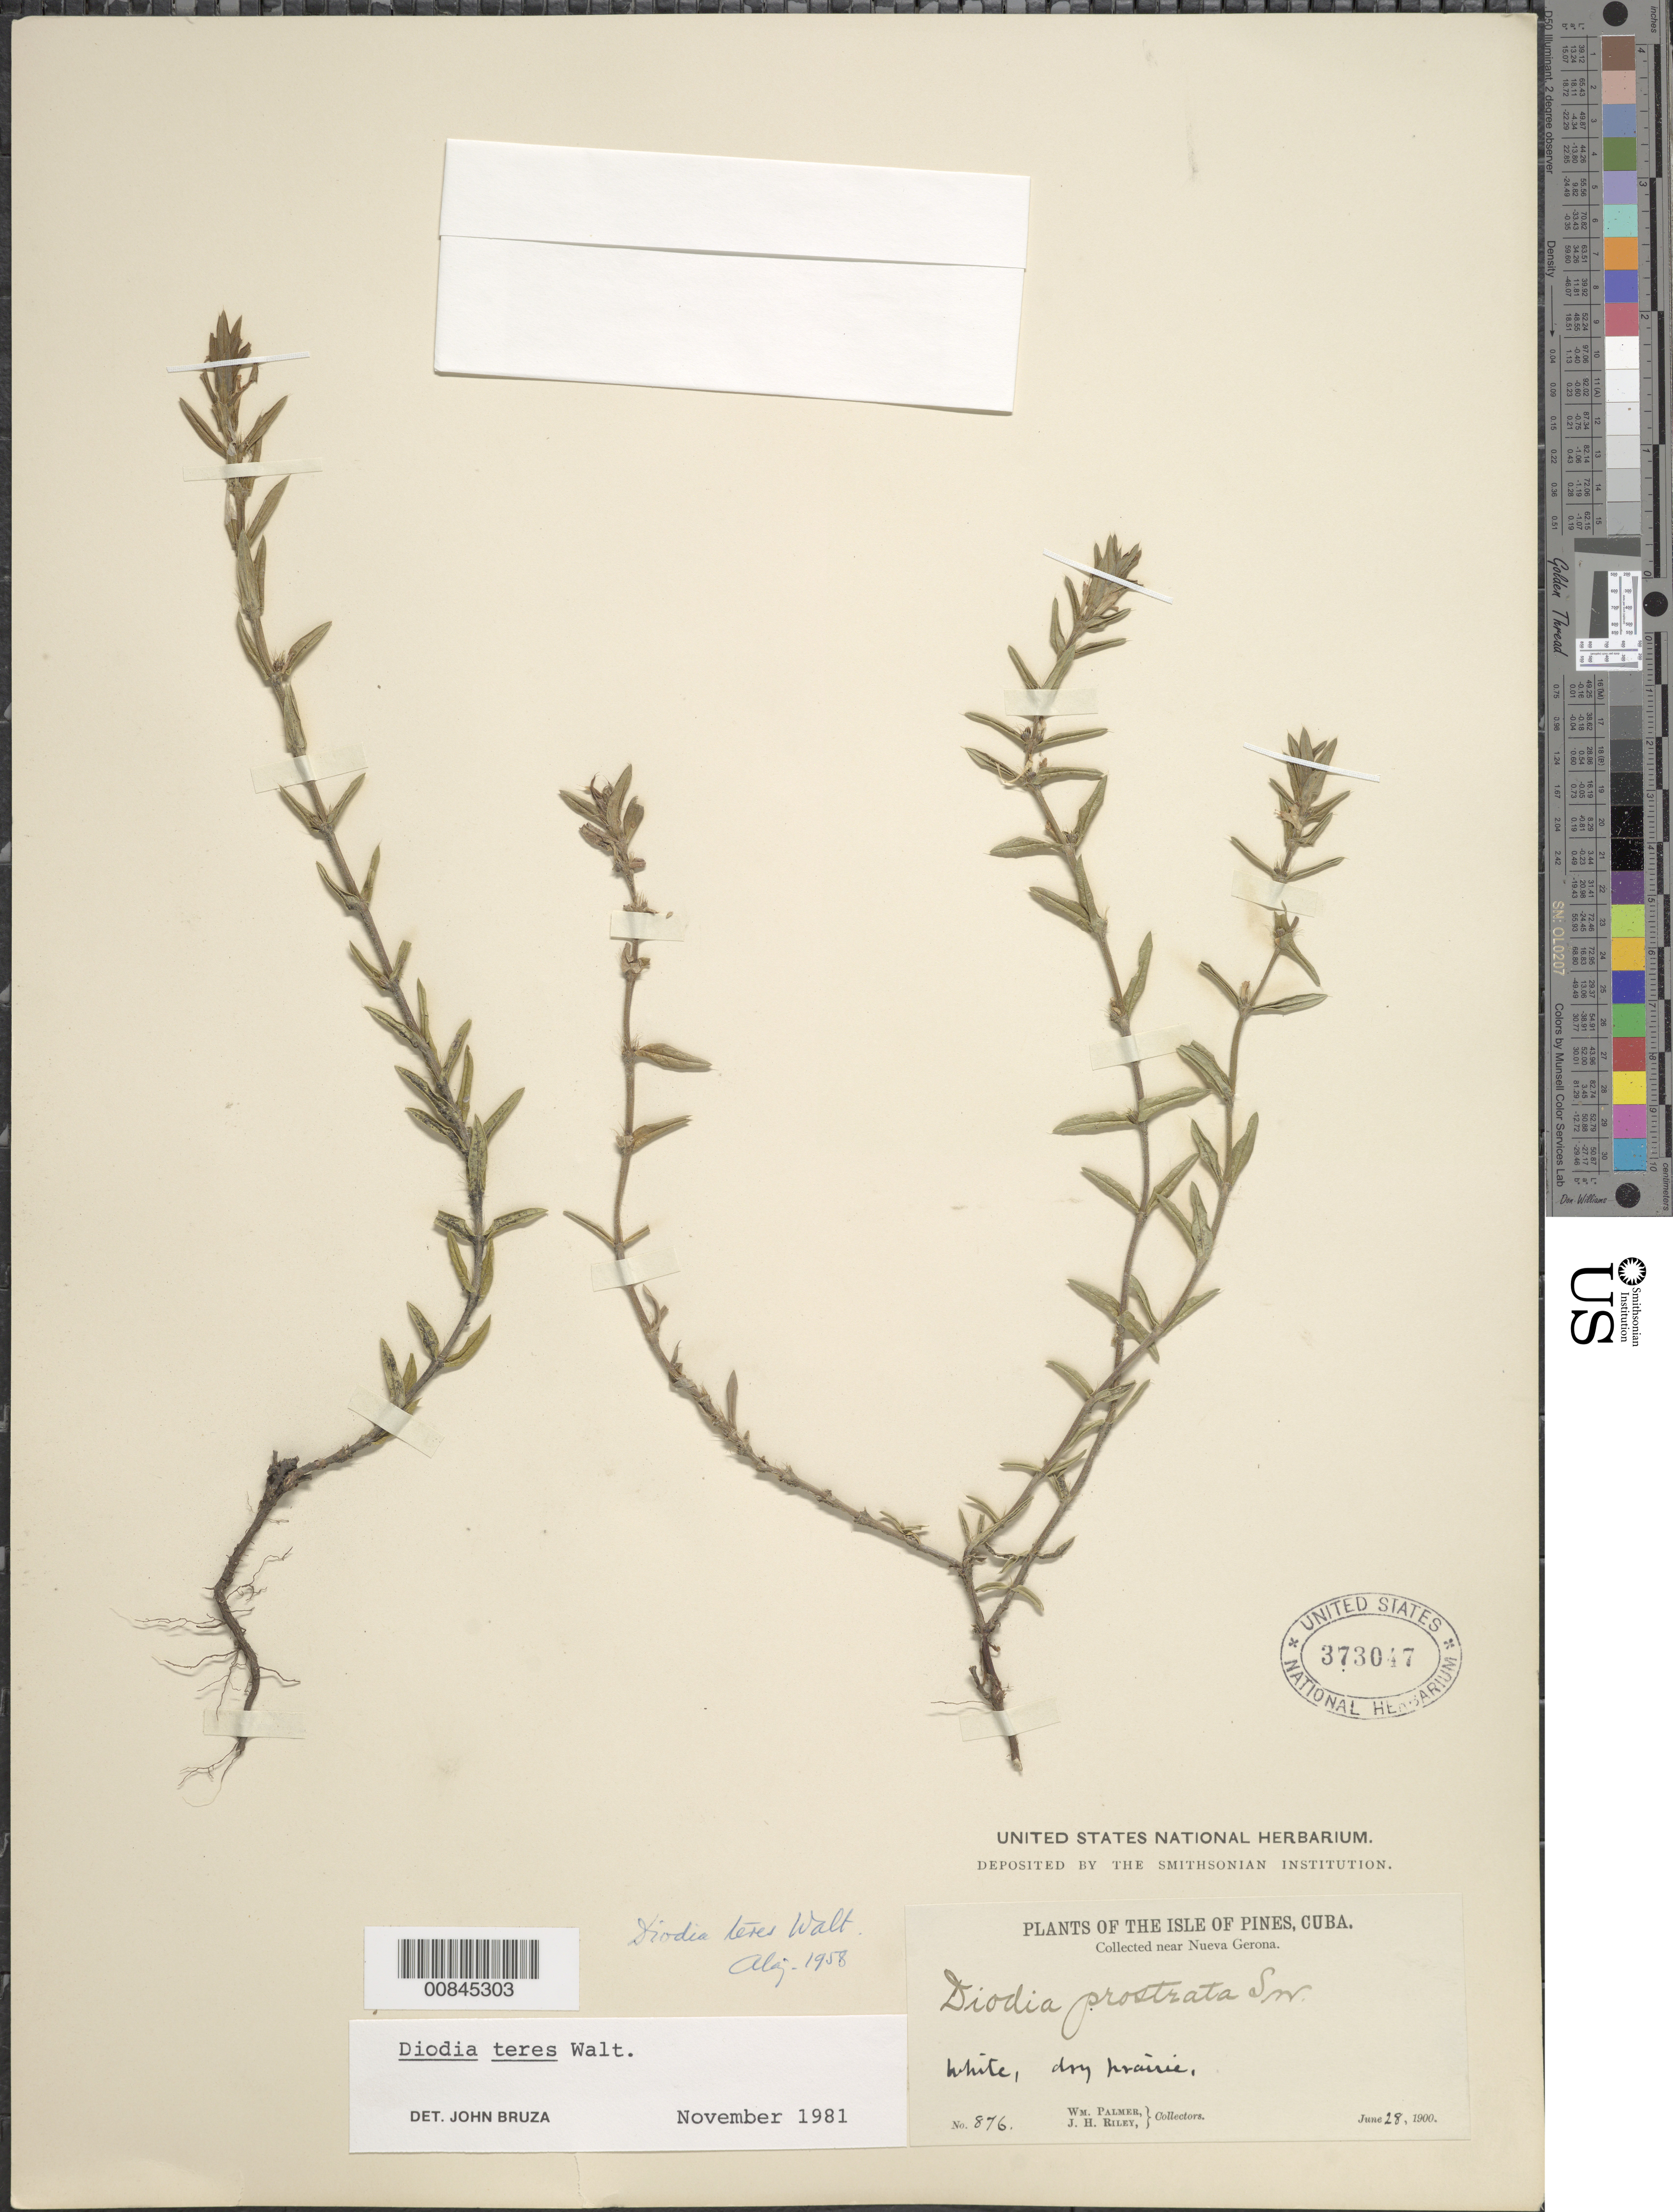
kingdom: Plantae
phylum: Tracheophyta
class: Magnoliopsida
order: Gentianales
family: Rubiaceae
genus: Diodella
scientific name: Diodella teres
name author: (Walter) Small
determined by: Bruza, J.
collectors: W. Palmer & J. H. Riley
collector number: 876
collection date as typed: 28 Jun 1900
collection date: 1900-06-28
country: Cuba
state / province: Isla de La Juventud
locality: Near Nueva Gerona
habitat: Dry prairie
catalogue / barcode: US 373047